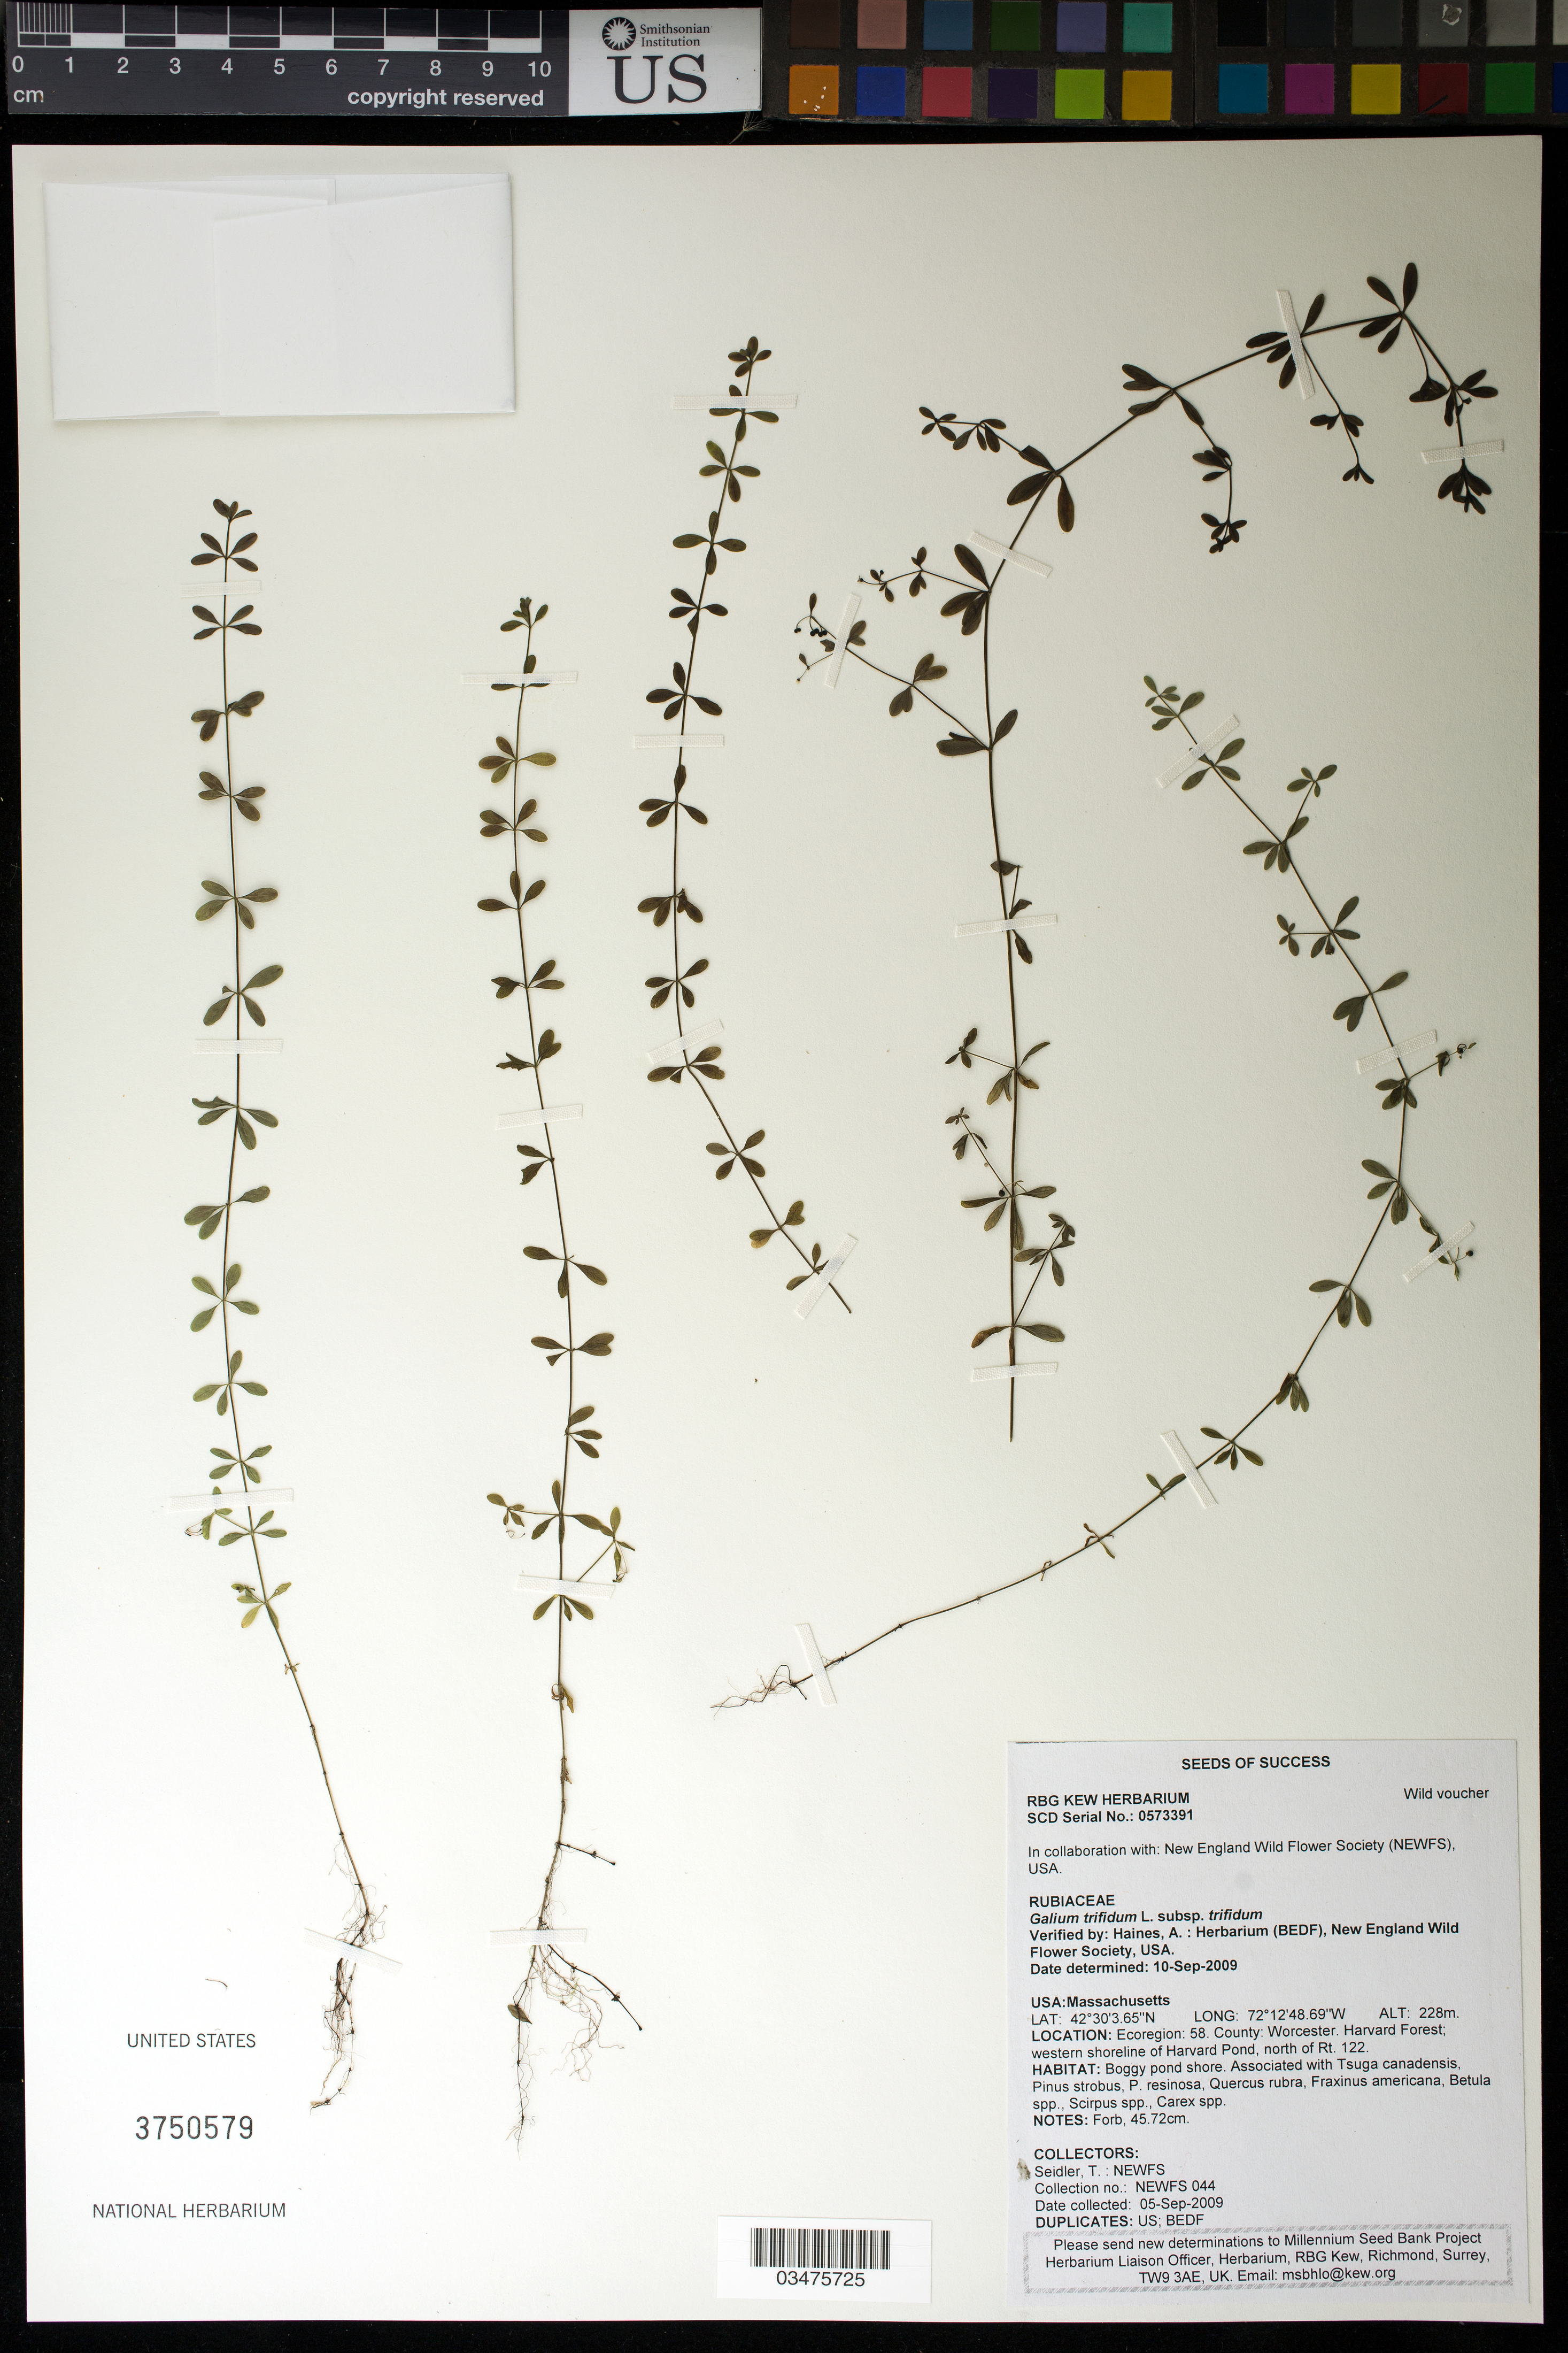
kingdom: Plantae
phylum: Tracheophyta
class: Magnoliopsida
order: Gentianales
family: Rubiaceae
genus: Galium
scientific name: Galium trifidum subsp. trifidum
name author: L.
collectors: T. Seidler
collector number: NEWFS 044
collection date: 2009-09-05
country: United States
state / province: Maine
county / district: Worcester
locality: Harvard Forest, western shoreline of Harvard Pond, north of Rt. 122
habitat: Boggy pond shore.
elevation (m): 228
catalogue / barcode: US 3750579